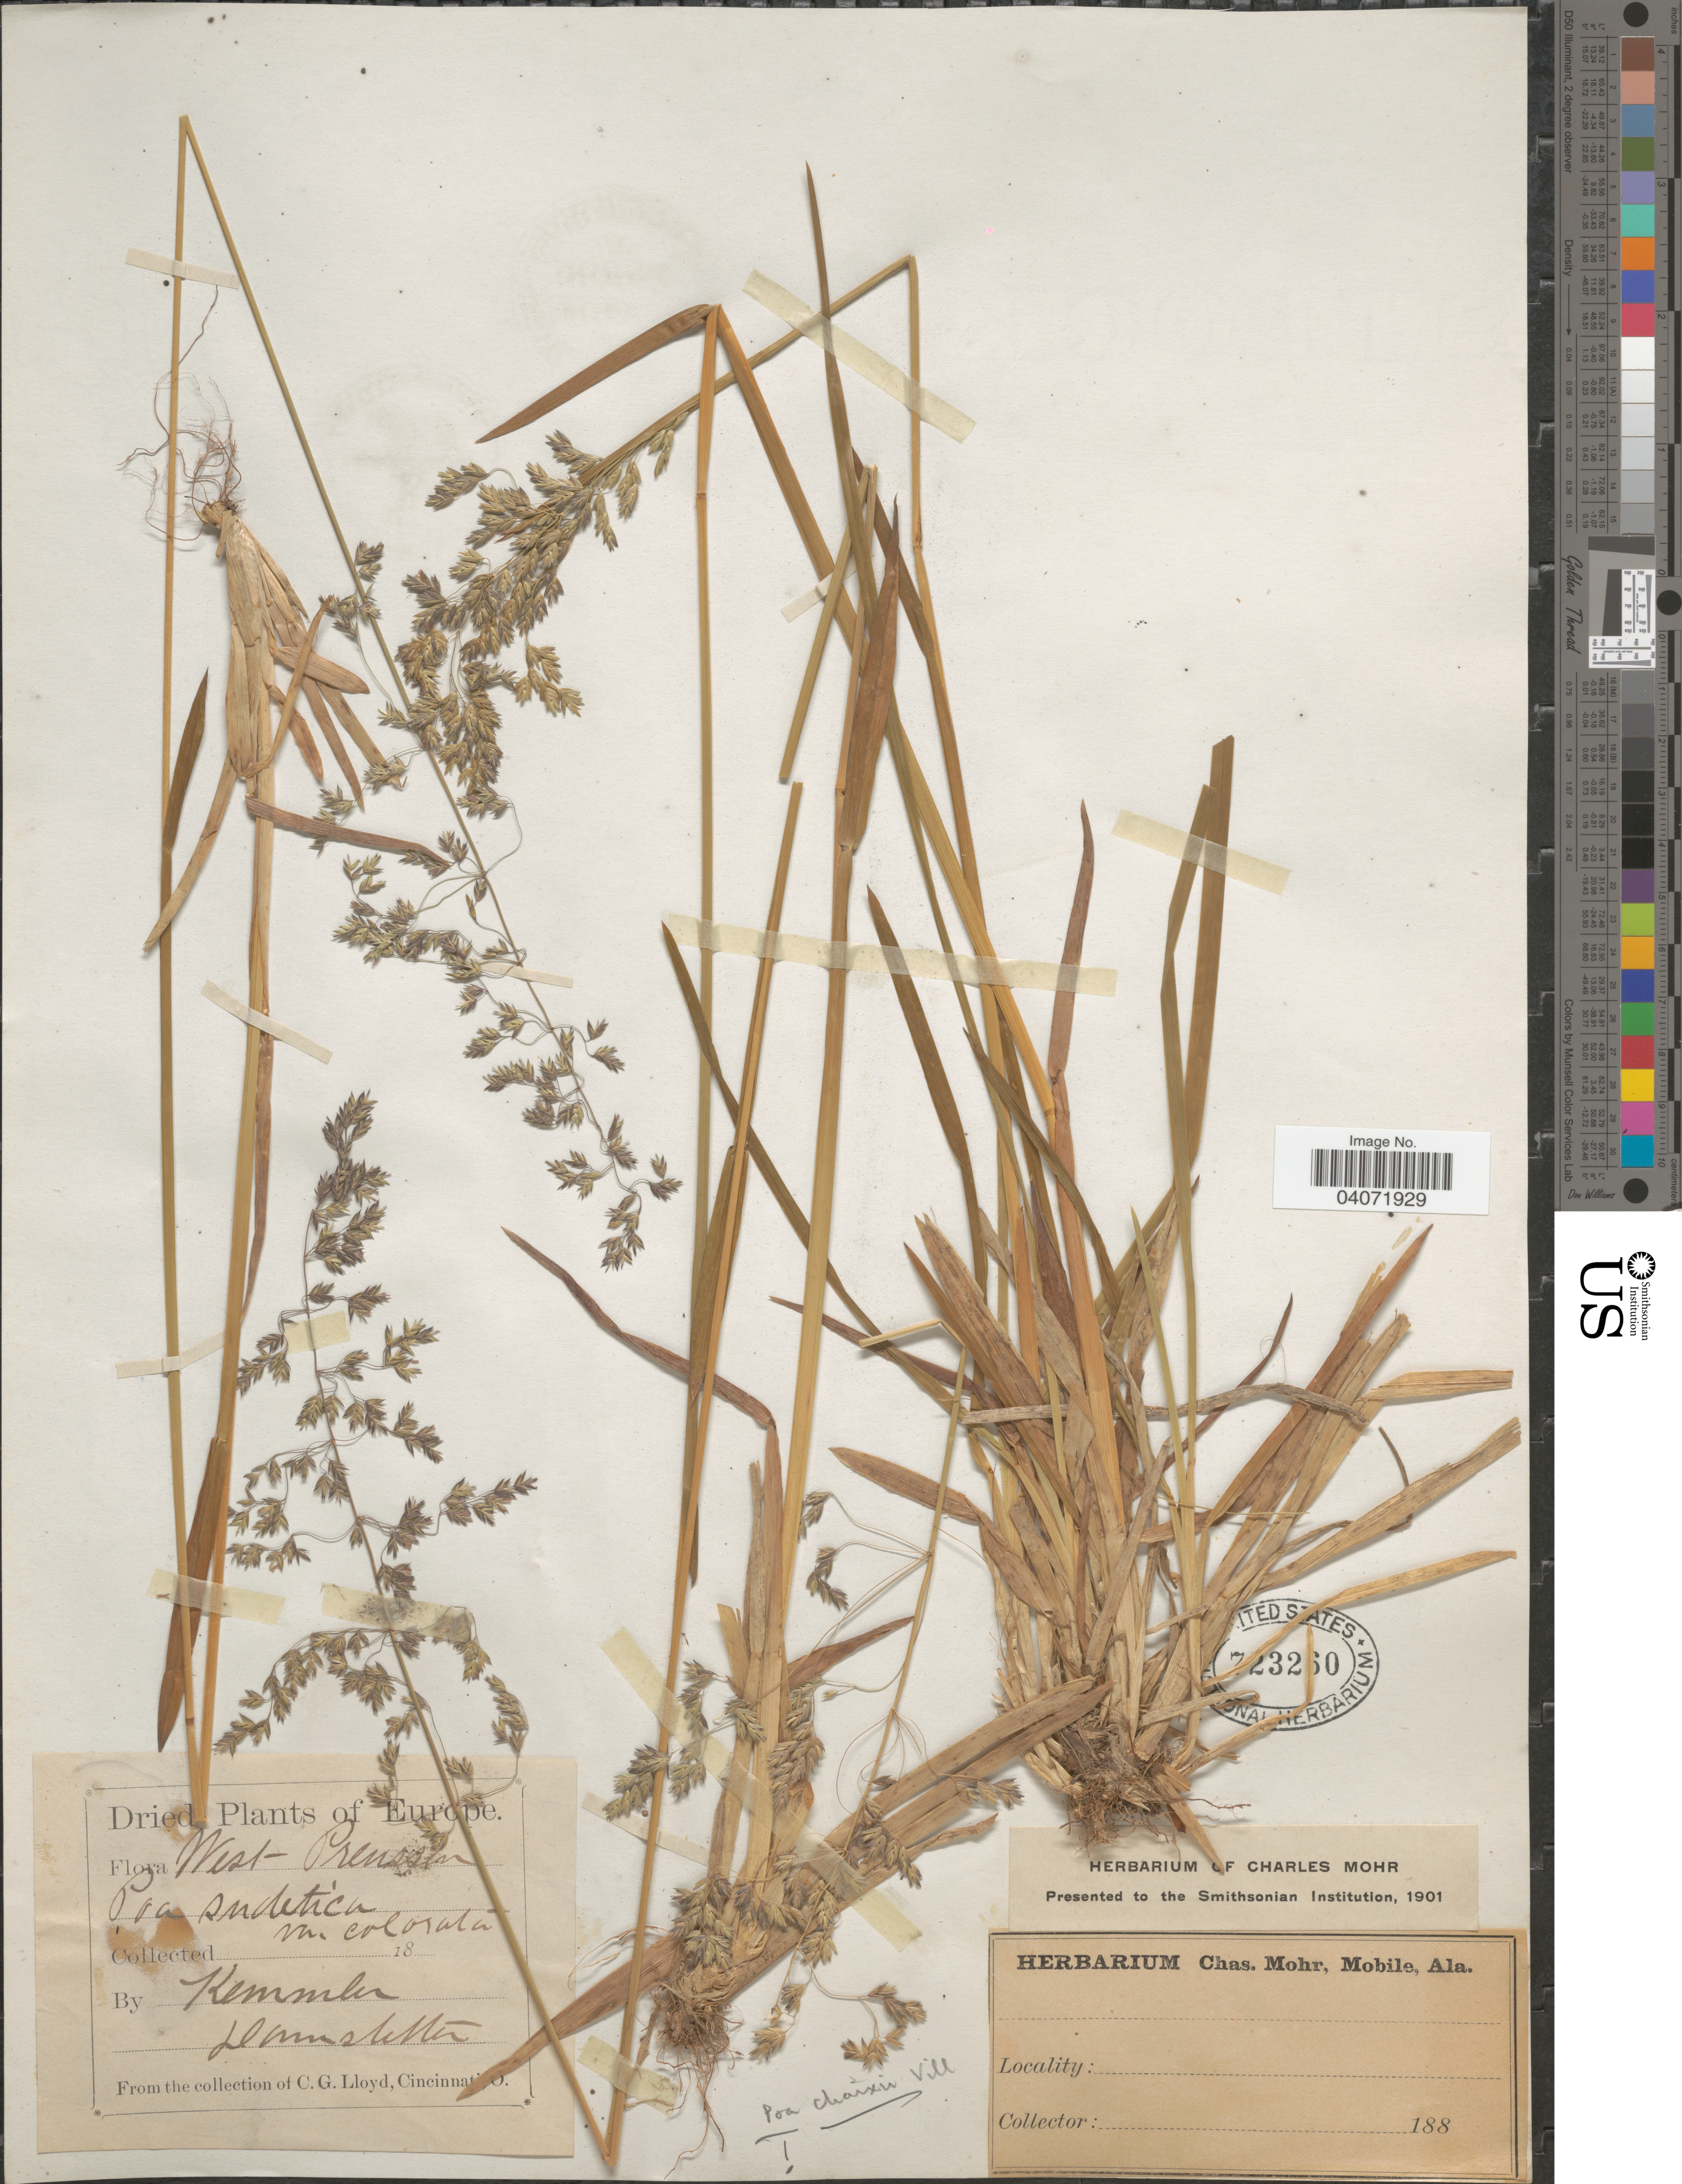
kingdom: Plantae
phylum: Tracheophyta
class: Liliopsida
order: Poales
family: Poaceae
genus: Poa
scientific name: Poa chaixii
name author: Vill.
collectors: -. Kemmler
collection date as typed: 188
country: Germany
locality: Europe. West Preussen. Dornstetten.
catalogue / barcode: US 723260